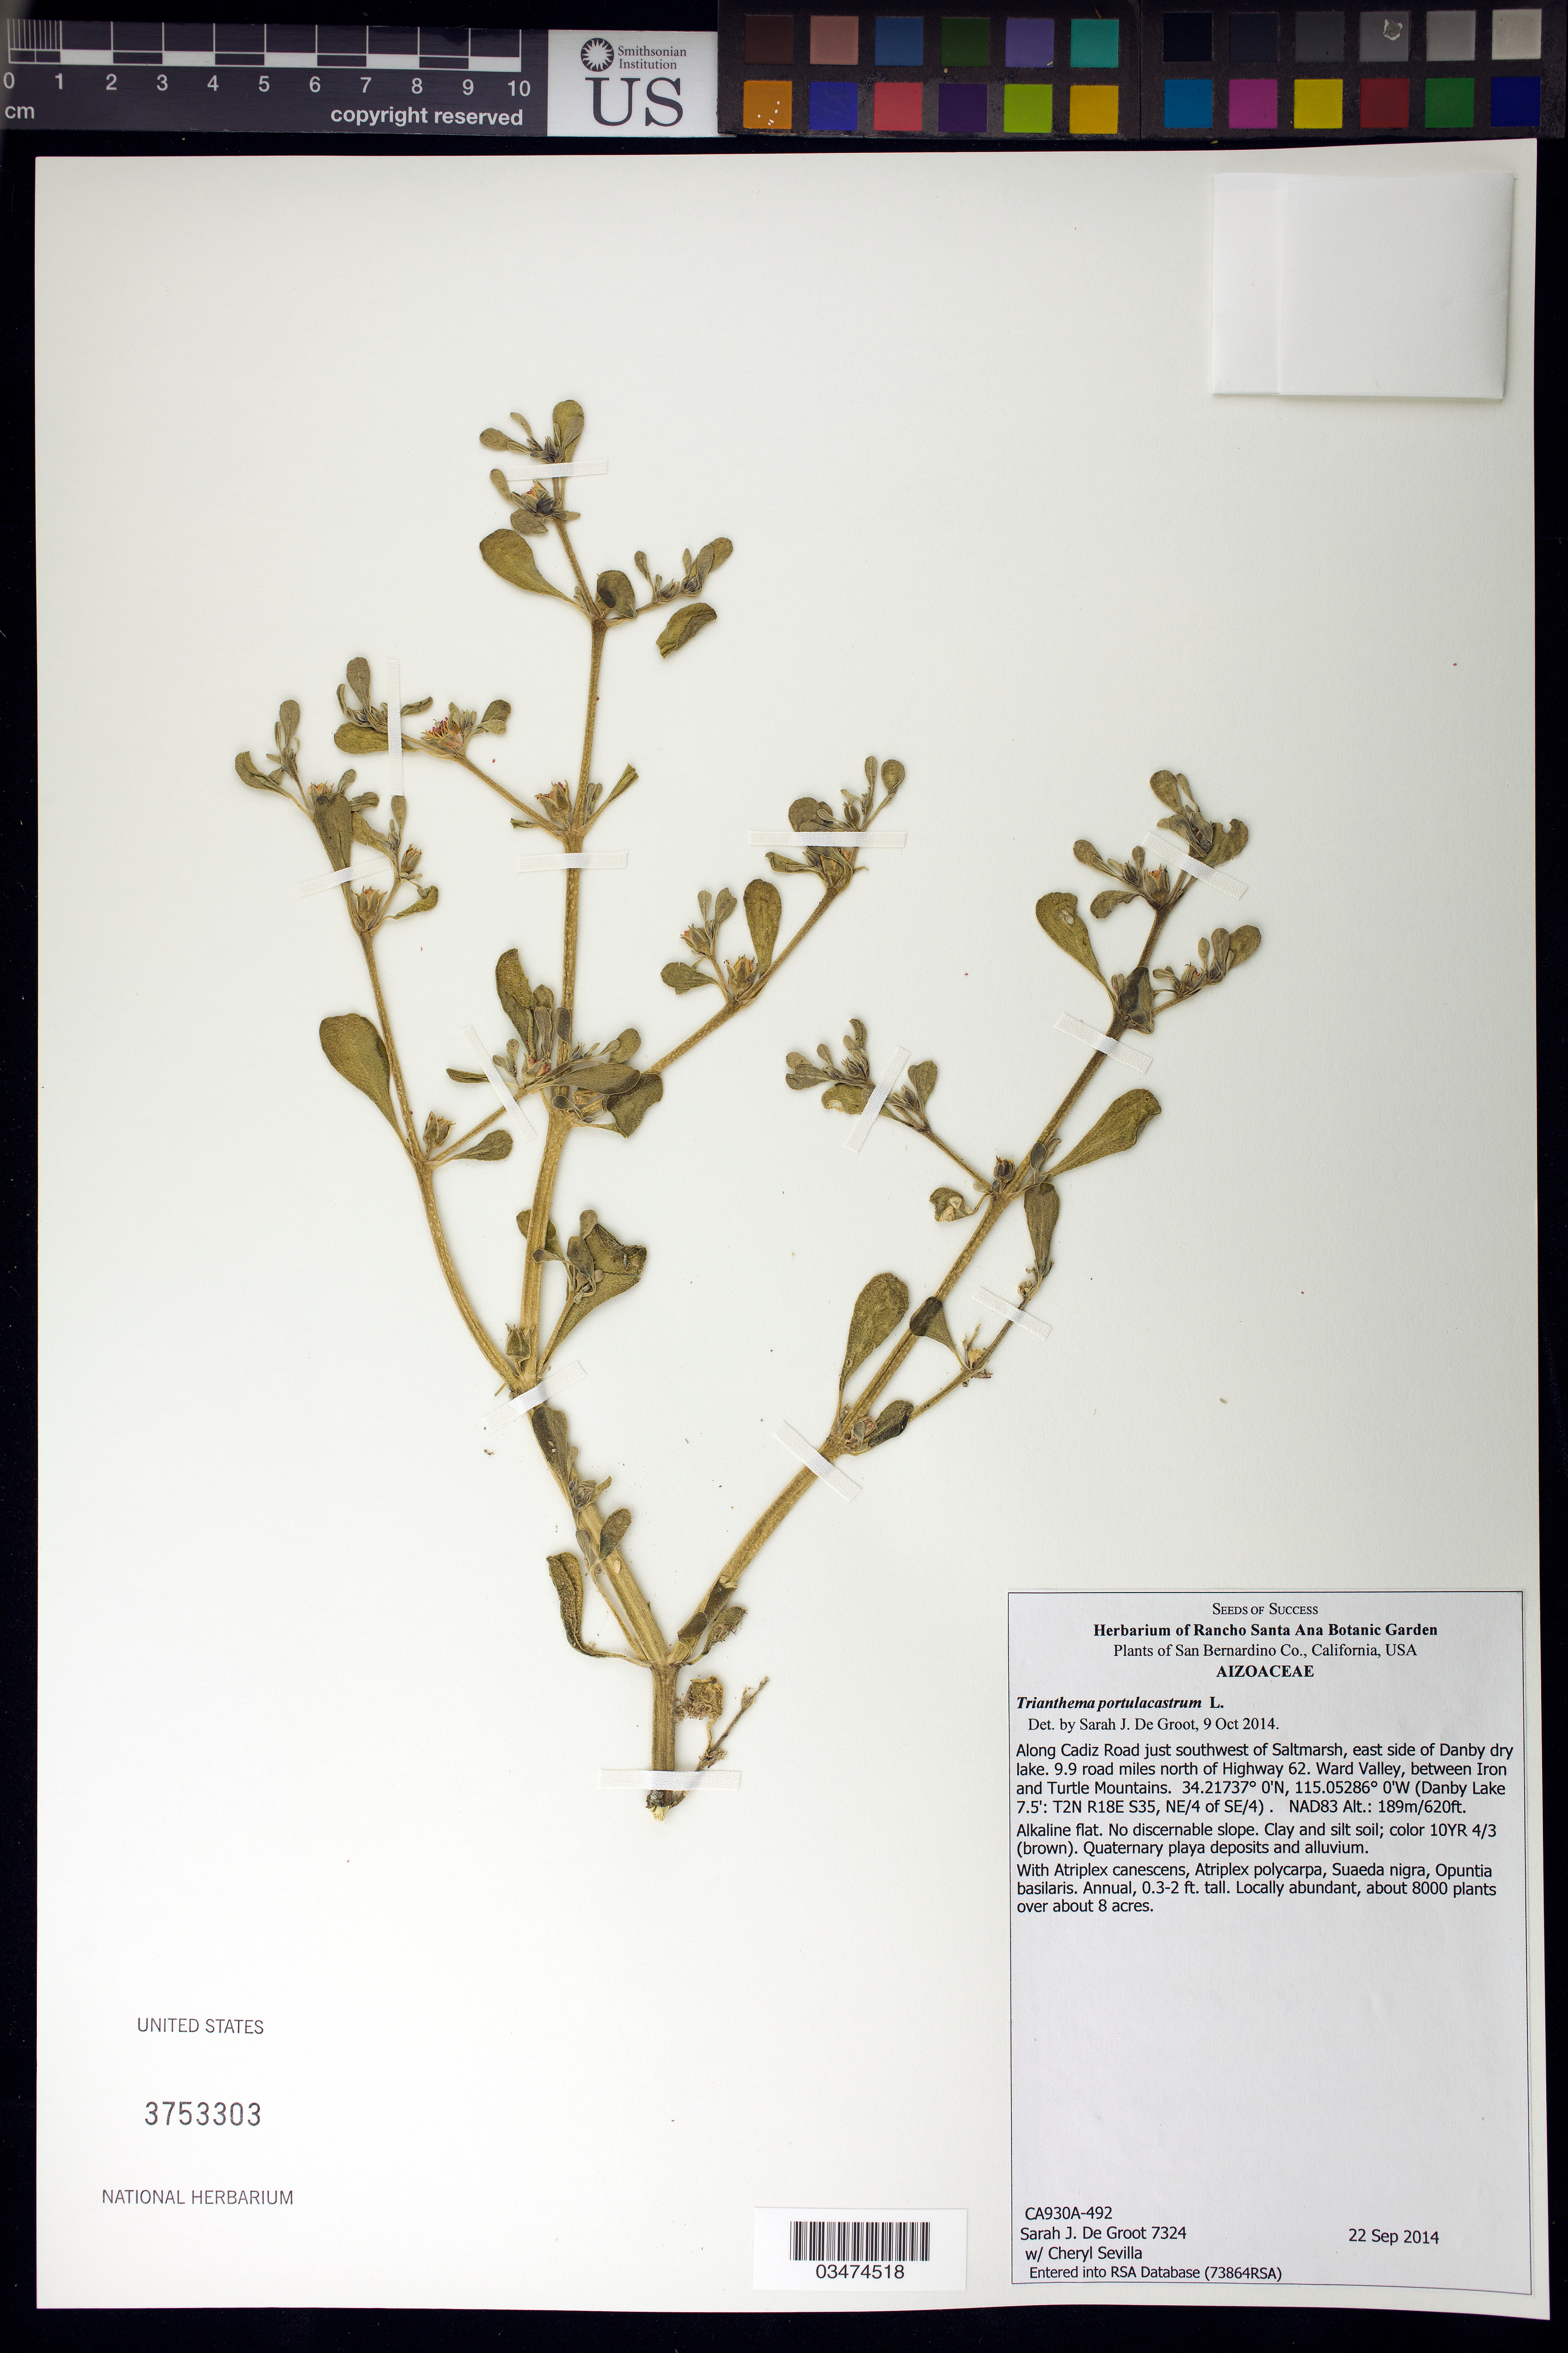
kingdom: Plantae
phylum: Tracheophyta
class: Magnoliopsida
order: Caryophyllales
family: Aizoaceae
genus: Trianthema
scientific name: Trianthema portulacastrum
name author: L.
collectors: S. De Groot & C. Sevilla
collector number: CA930A-492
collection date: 2014-09-22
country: United States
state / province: California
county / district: San Bernardino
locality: Along Cadiz Rd. just SW of Saltmarsh, east side of Danby dry lake. Ward Valley, between Iron and Turtle Mnts.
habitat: Clay and silt soil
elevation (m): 189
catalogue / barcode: US 3753303